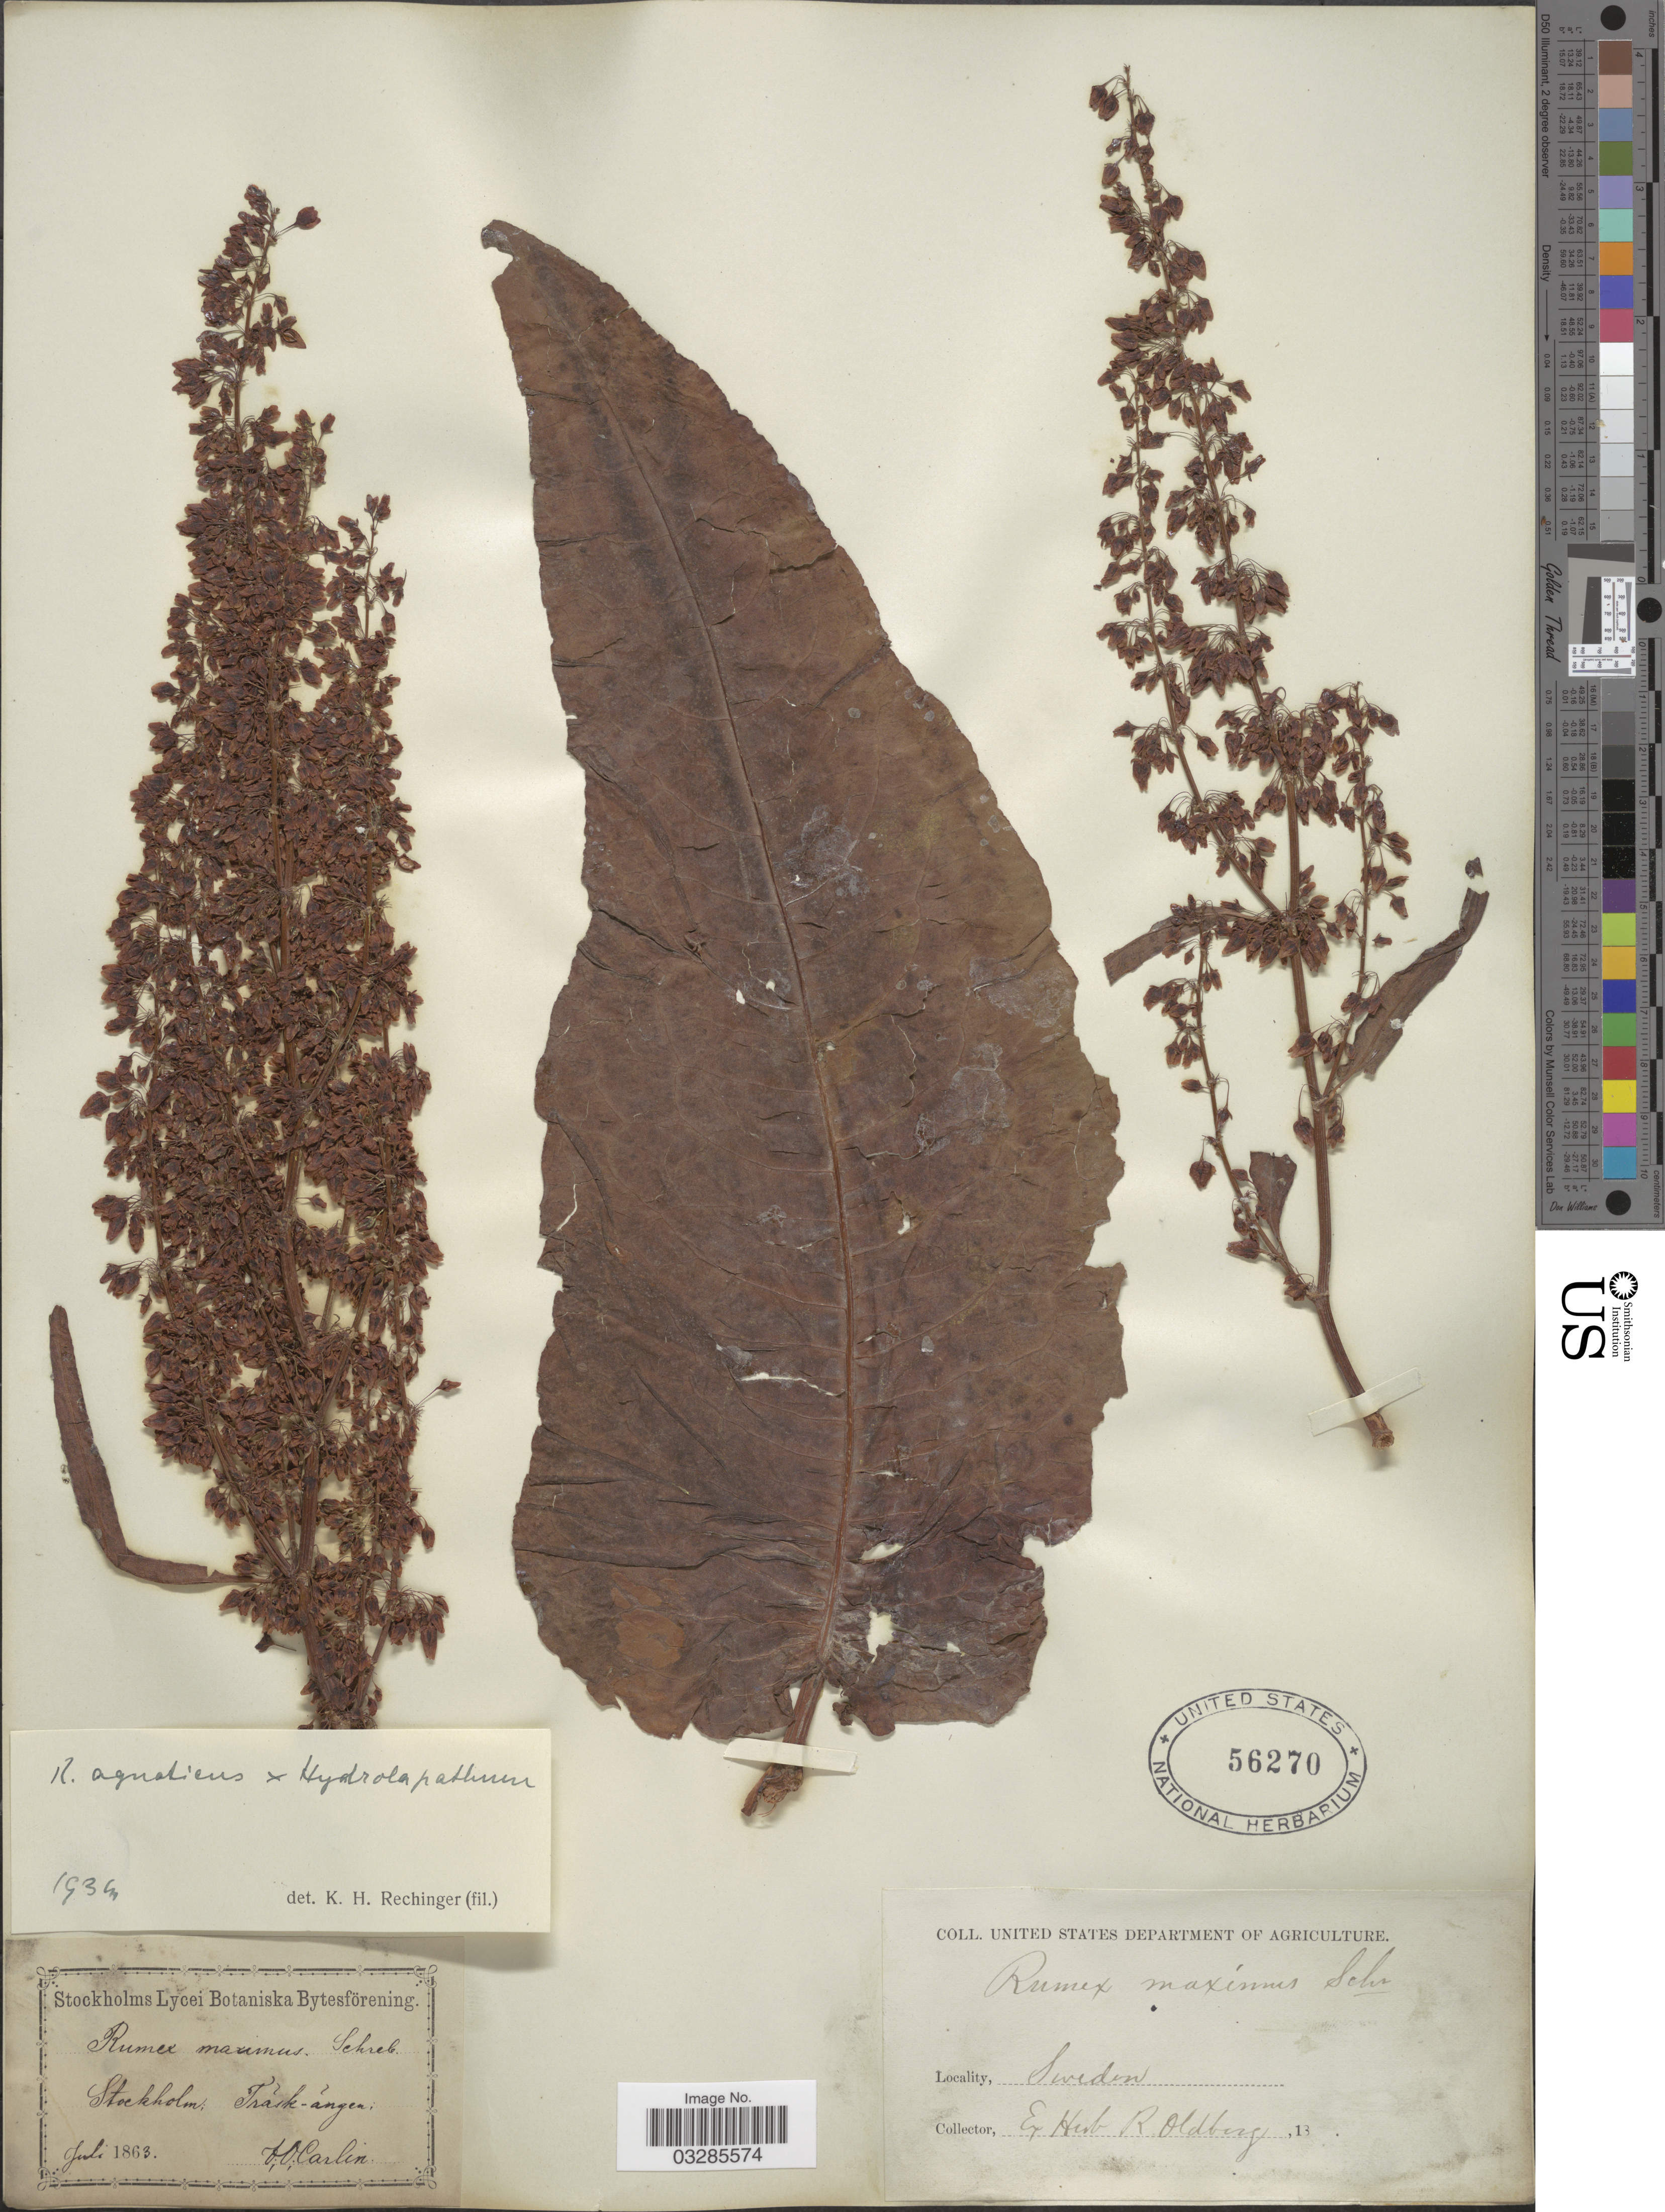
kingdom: Plantae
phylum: Tracheophyta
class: Magnoliopsida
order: Caryophyllales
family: Polygonaceae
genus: Rumex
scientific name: Rumex aquaticus x R. hydrolapathum Huds.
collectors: Z. Carlin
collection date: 1863-07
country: Sweden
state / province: Stockholm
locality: Stockholm; Trásk-ángen.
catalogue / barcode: US 56270